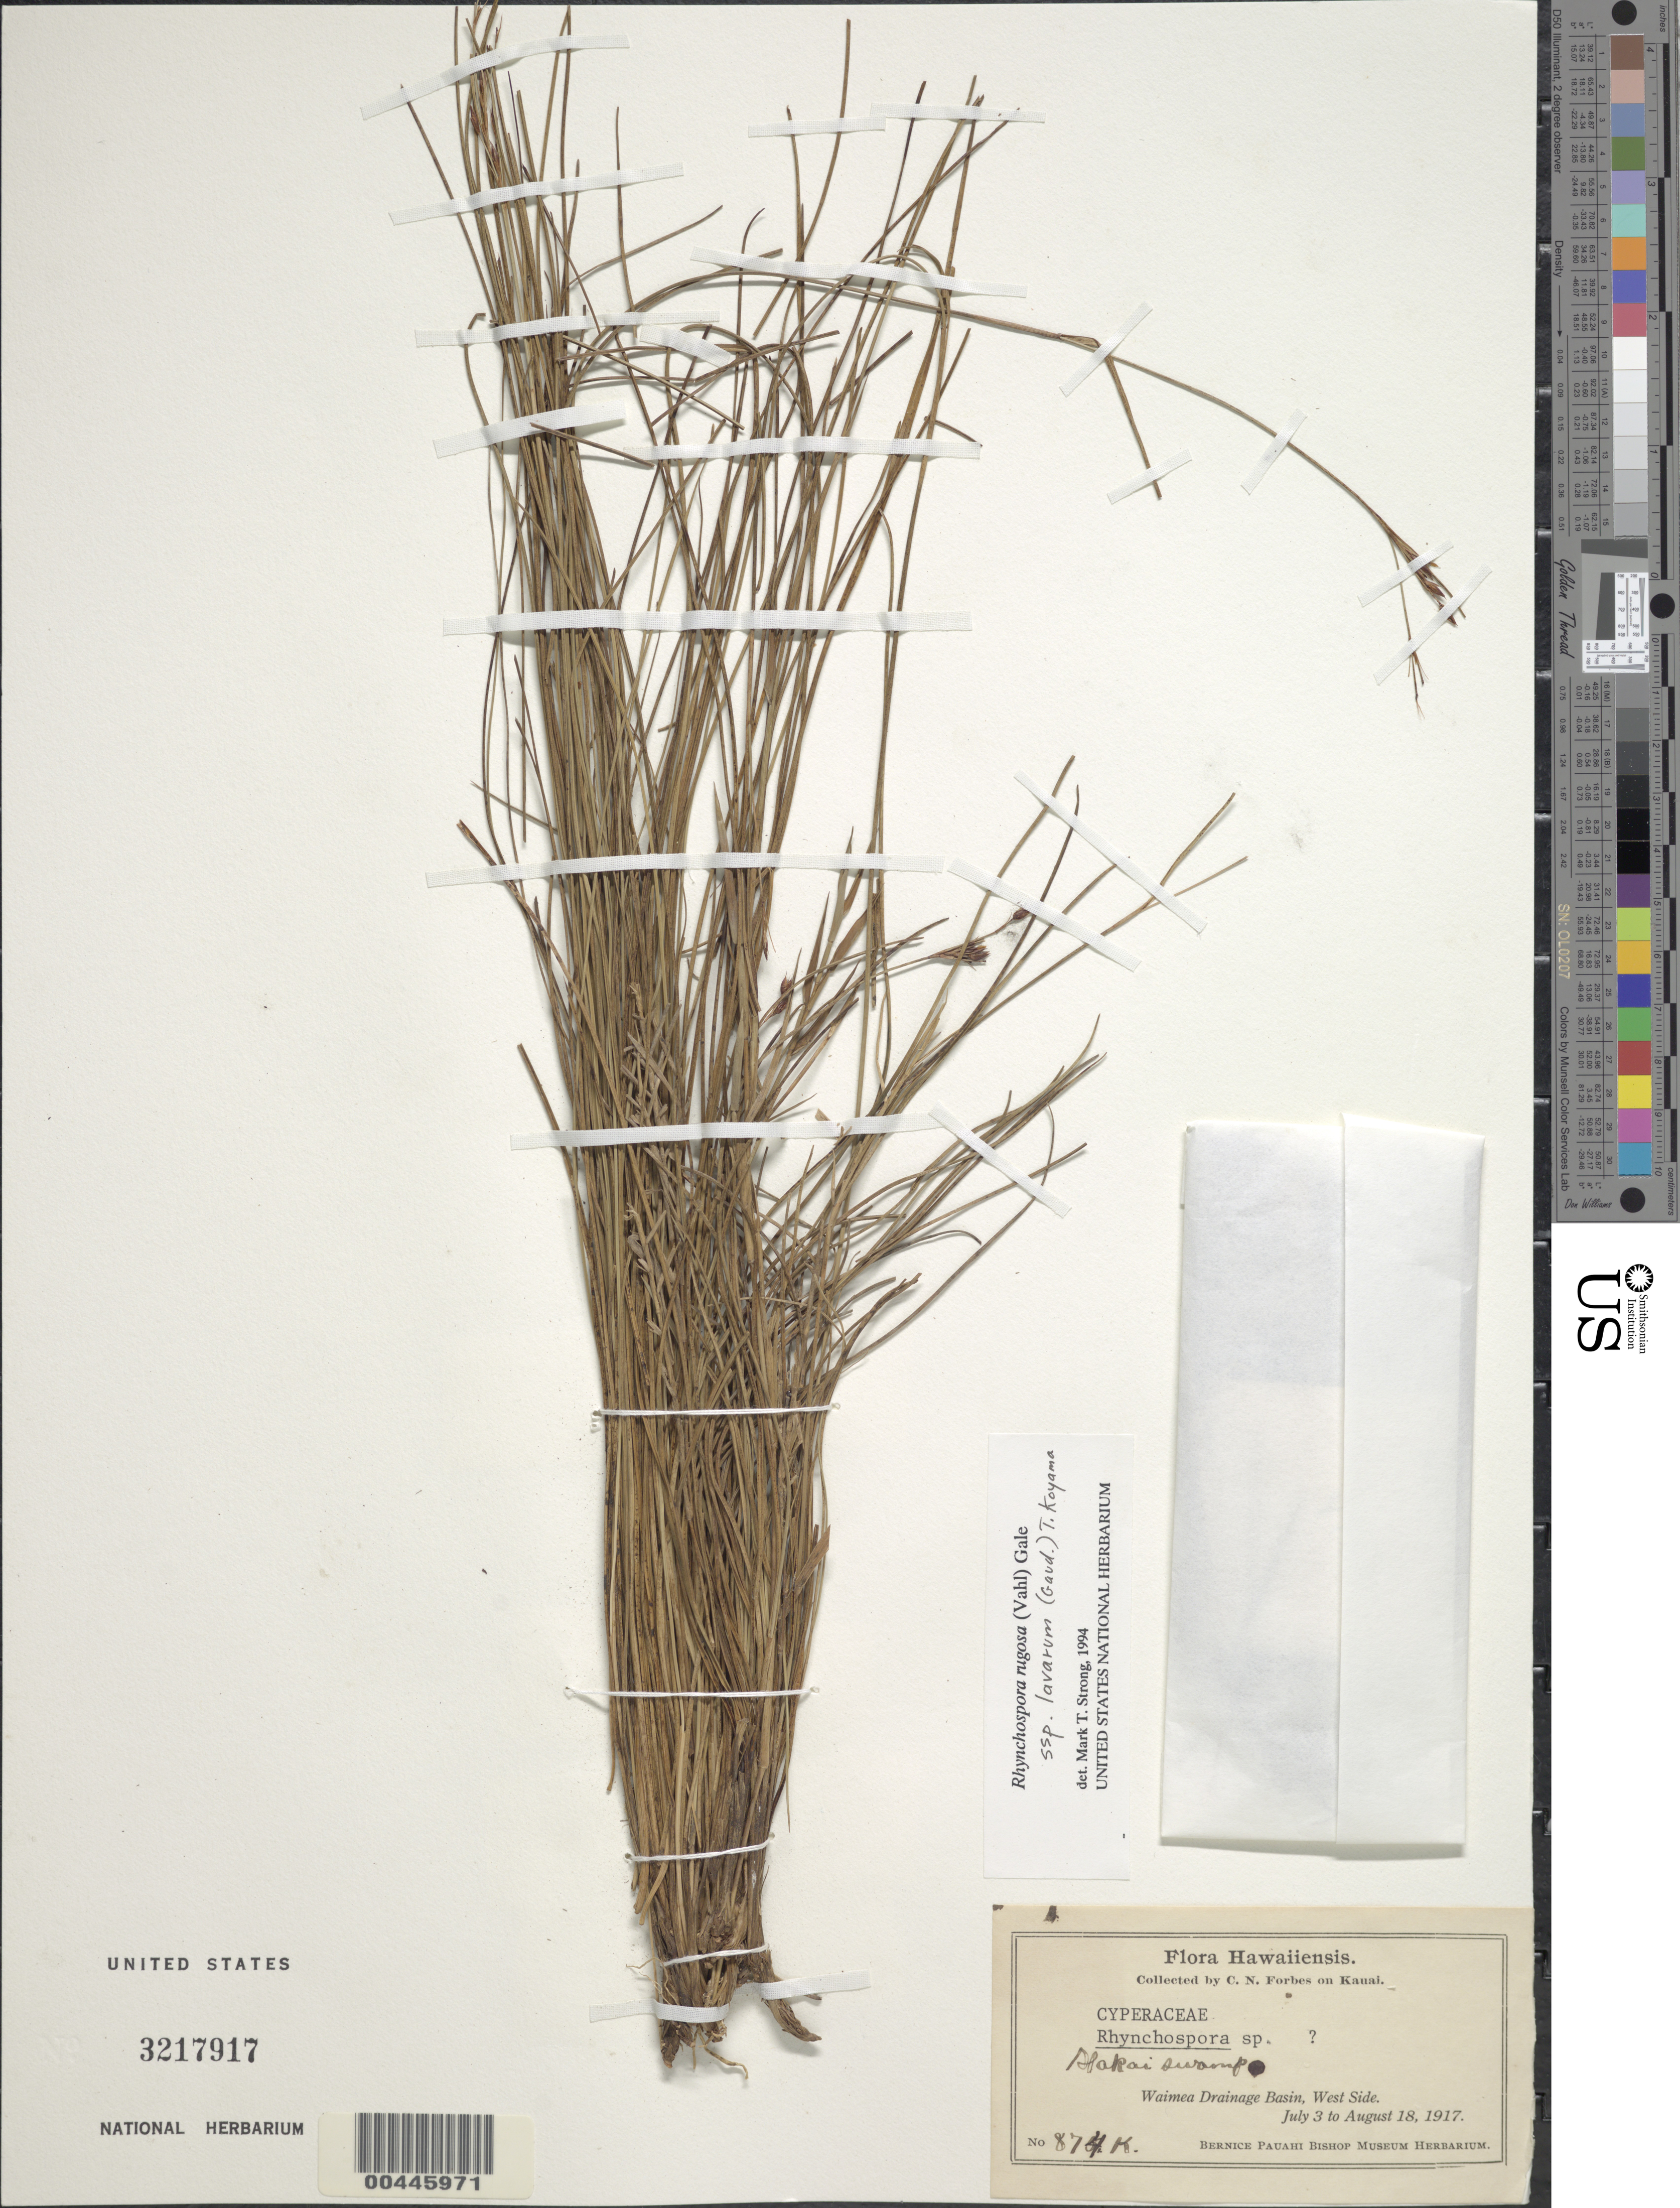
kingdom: Plantae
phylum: Tracheophyta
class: Liliopsida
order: Poales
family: Cyperaceae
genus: Rhynchospora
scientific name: Rhynchospora rugosa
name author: (Vahl) Gale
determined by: Strong, M. T., (US), Smithsonian Institution - National Museum of Natural History (UNITED STATES)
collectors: C. N. Forbes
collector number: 874.K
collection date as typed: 3 Jul 1917 to 18 Aug 1917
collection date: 1917-07-03/1917-08-18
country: United States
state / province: Hawaii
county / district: Kauai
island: Kaua'i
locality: Alakai Swamp, Waimea Drainage Basin, W side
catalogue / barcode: US 3217917